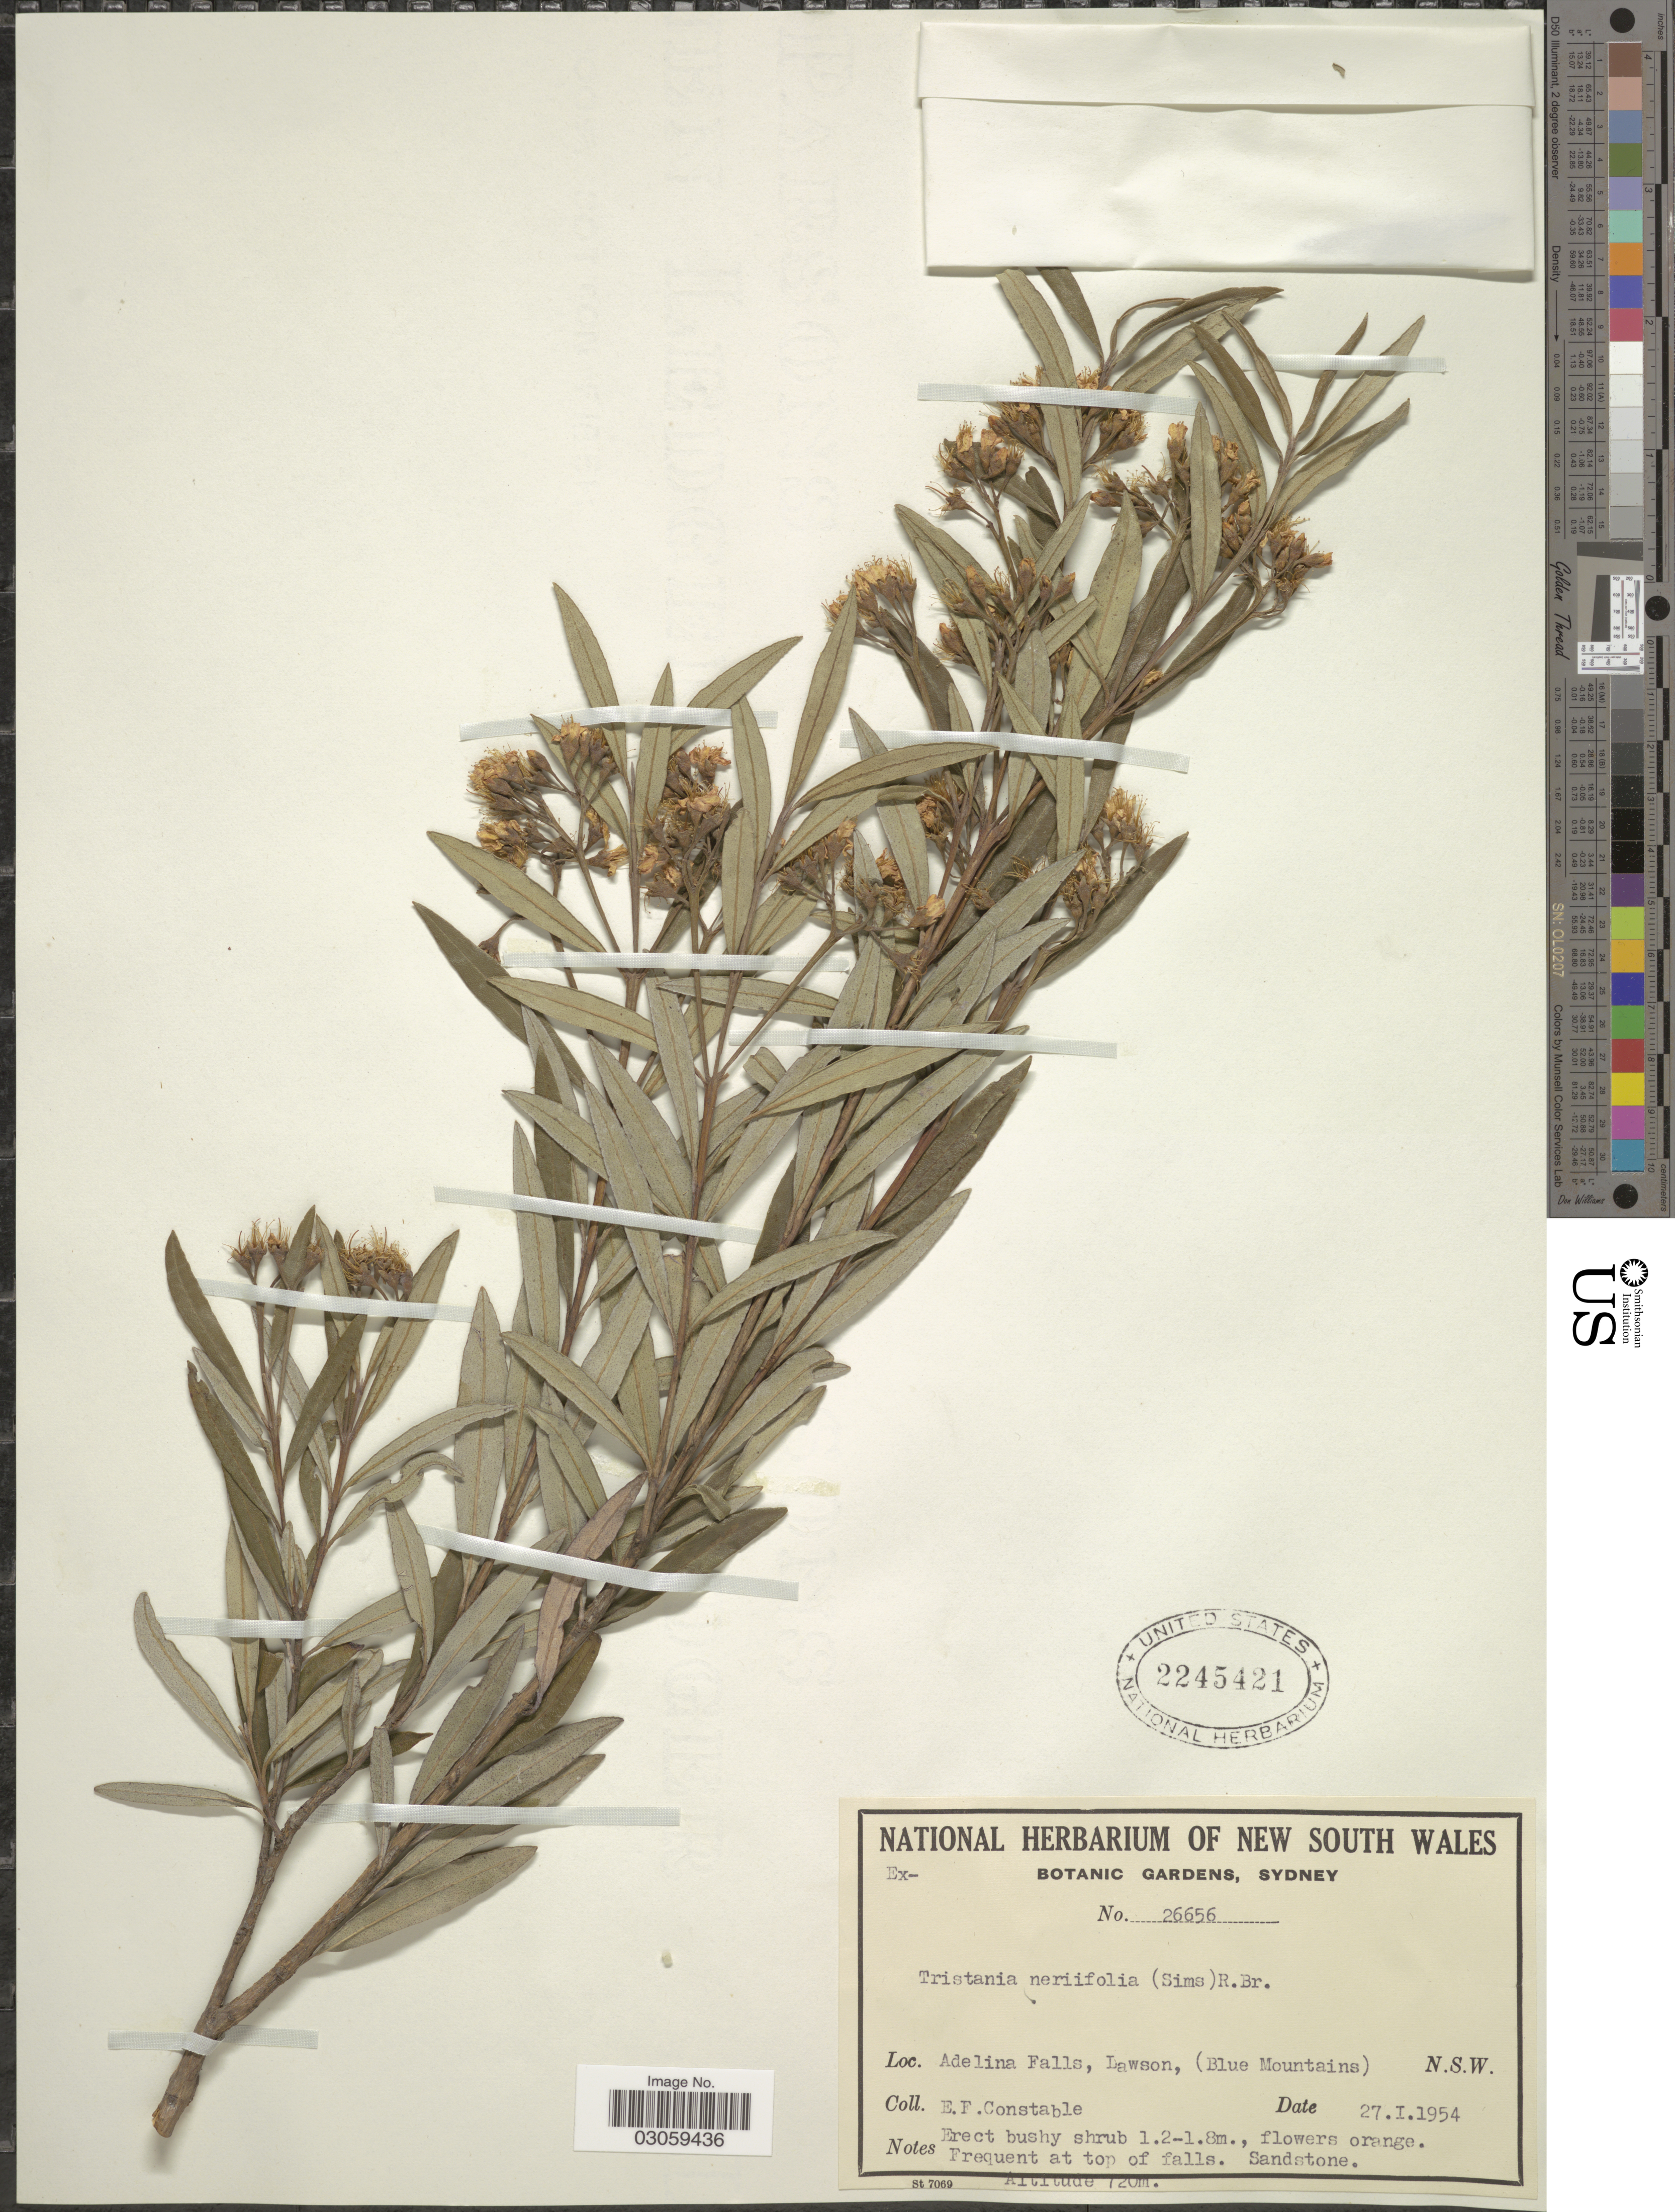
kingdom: Plantae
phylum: Tracheophyta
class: Magnoliopsida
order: Myrtales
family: Myrtaceae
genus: Tristania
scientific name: Tristania neriifolia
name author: (Sieber ex Sims) R. Br.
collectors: E. F. Constable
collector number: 26656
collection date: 1954-01-27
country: Australia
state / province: New South Wales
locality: Adelina Falls, Lawson, (Blue Mountains) N.S.W.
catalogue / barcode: US 2245421